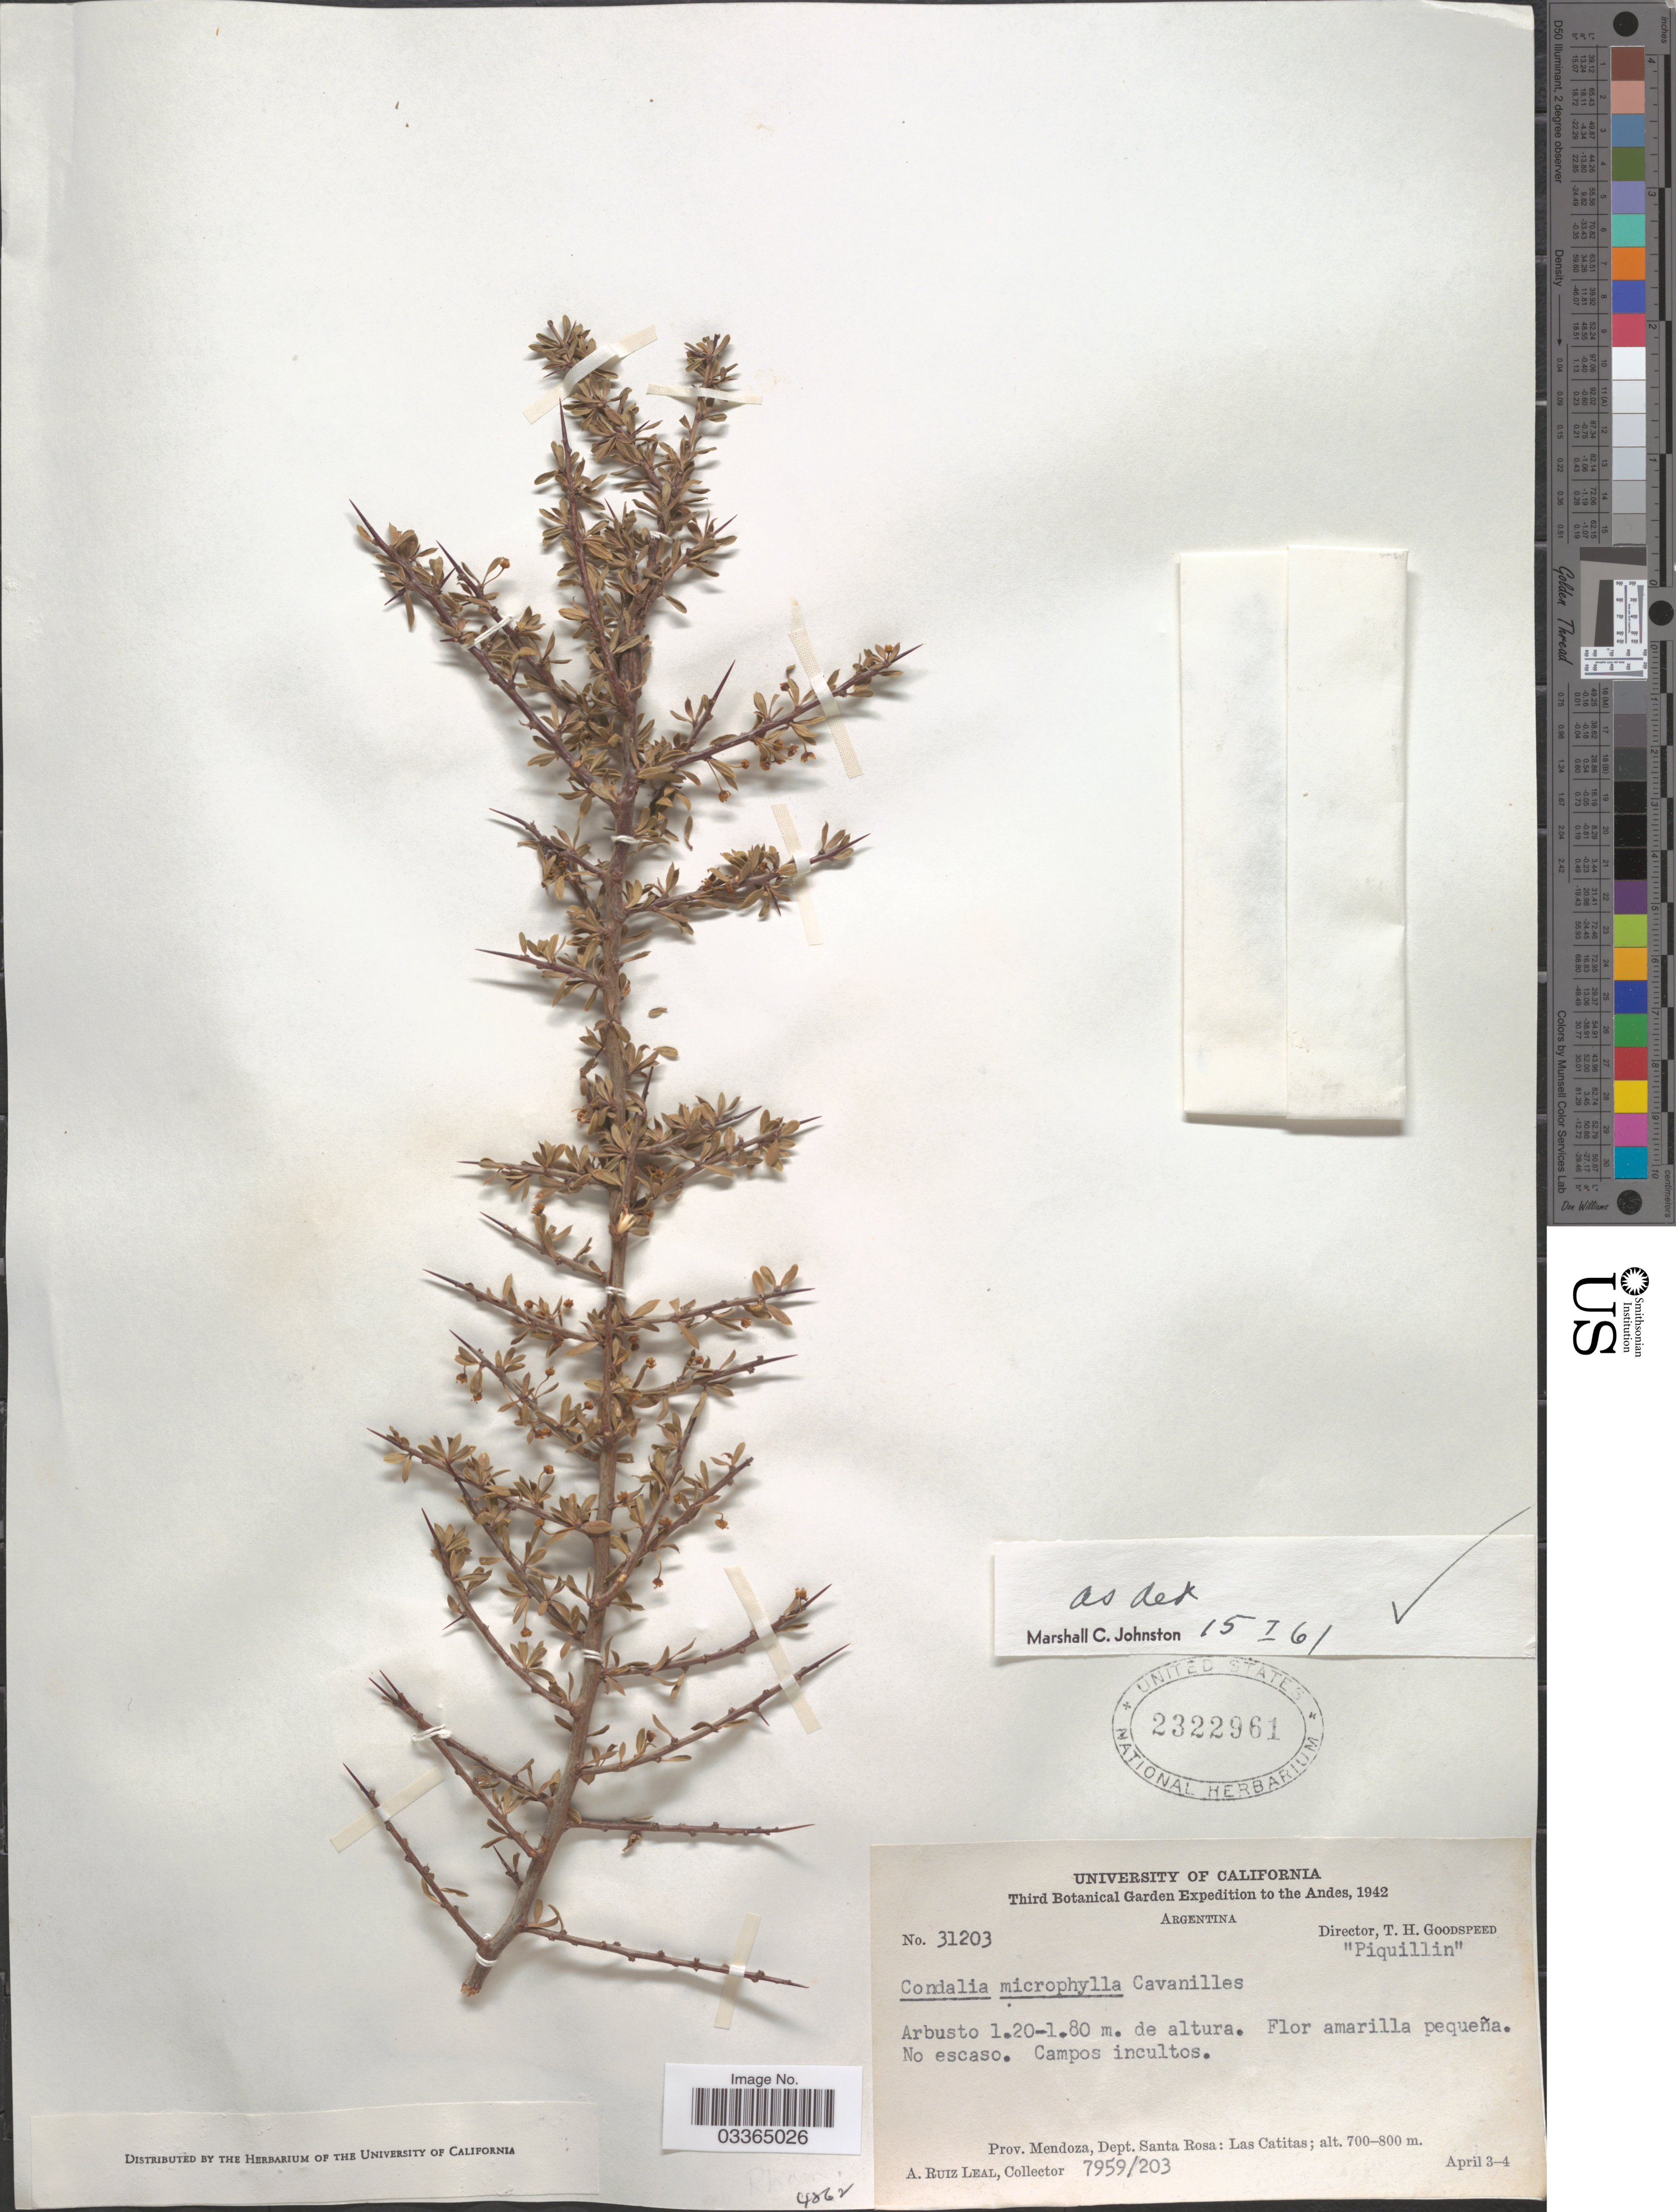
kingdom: Plantae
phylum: Tracheophyta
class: Magnoliopsida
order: Rosales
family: Rhamnaceae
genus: Condalia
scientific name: Condalia microphylla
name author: Cav.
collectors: A. R. Leal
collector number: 7959/203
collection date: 1942-04-03/1942-04-04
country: Argentina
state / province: Mendoza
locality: The Andes, Dept. Santa Rosa: Las Catitas.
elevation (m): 700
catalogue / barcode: US 2322961